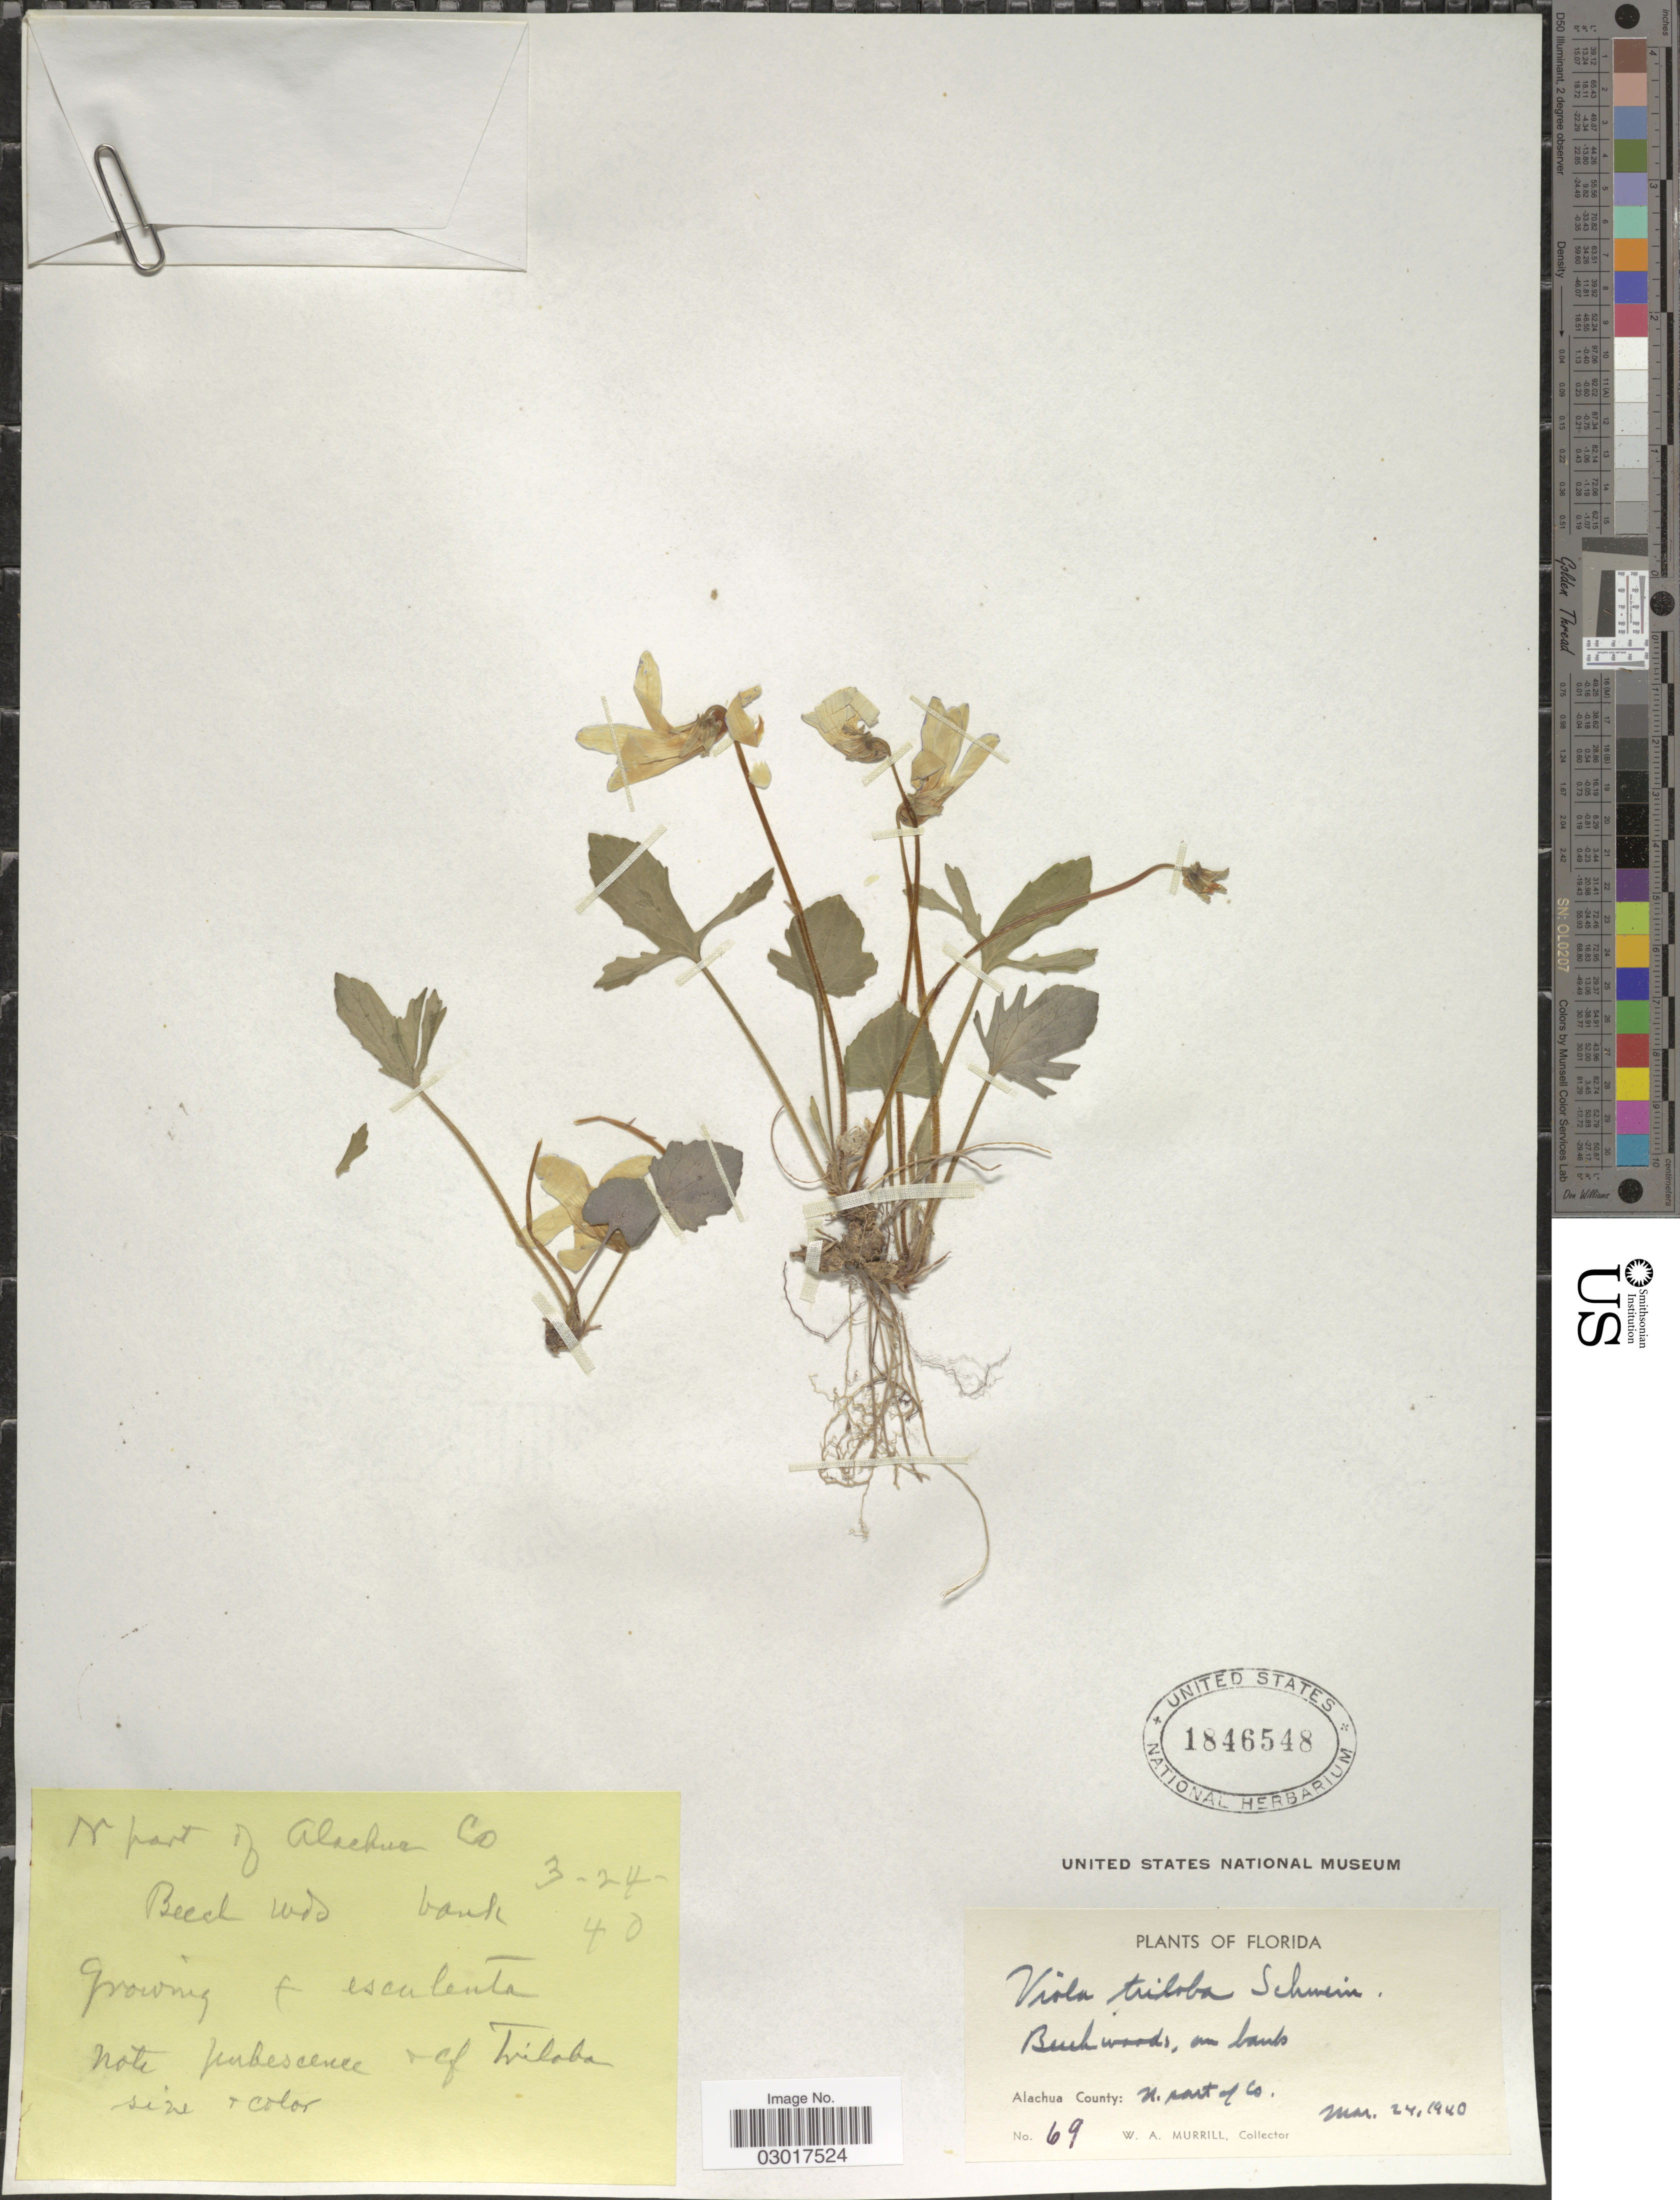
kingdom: Plantae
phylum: Tracheophyta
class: Magnoliopsida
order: Malpighiales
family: Violaceae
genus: Viola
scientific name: Viola triloba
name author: Schwein.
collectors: W. A. Murrill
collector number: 69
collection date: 1940-03-24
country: United States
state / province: Florida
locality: N. part of Alachua Co. Beech woods, on banks. Alachua County.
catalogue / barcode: US 1846548